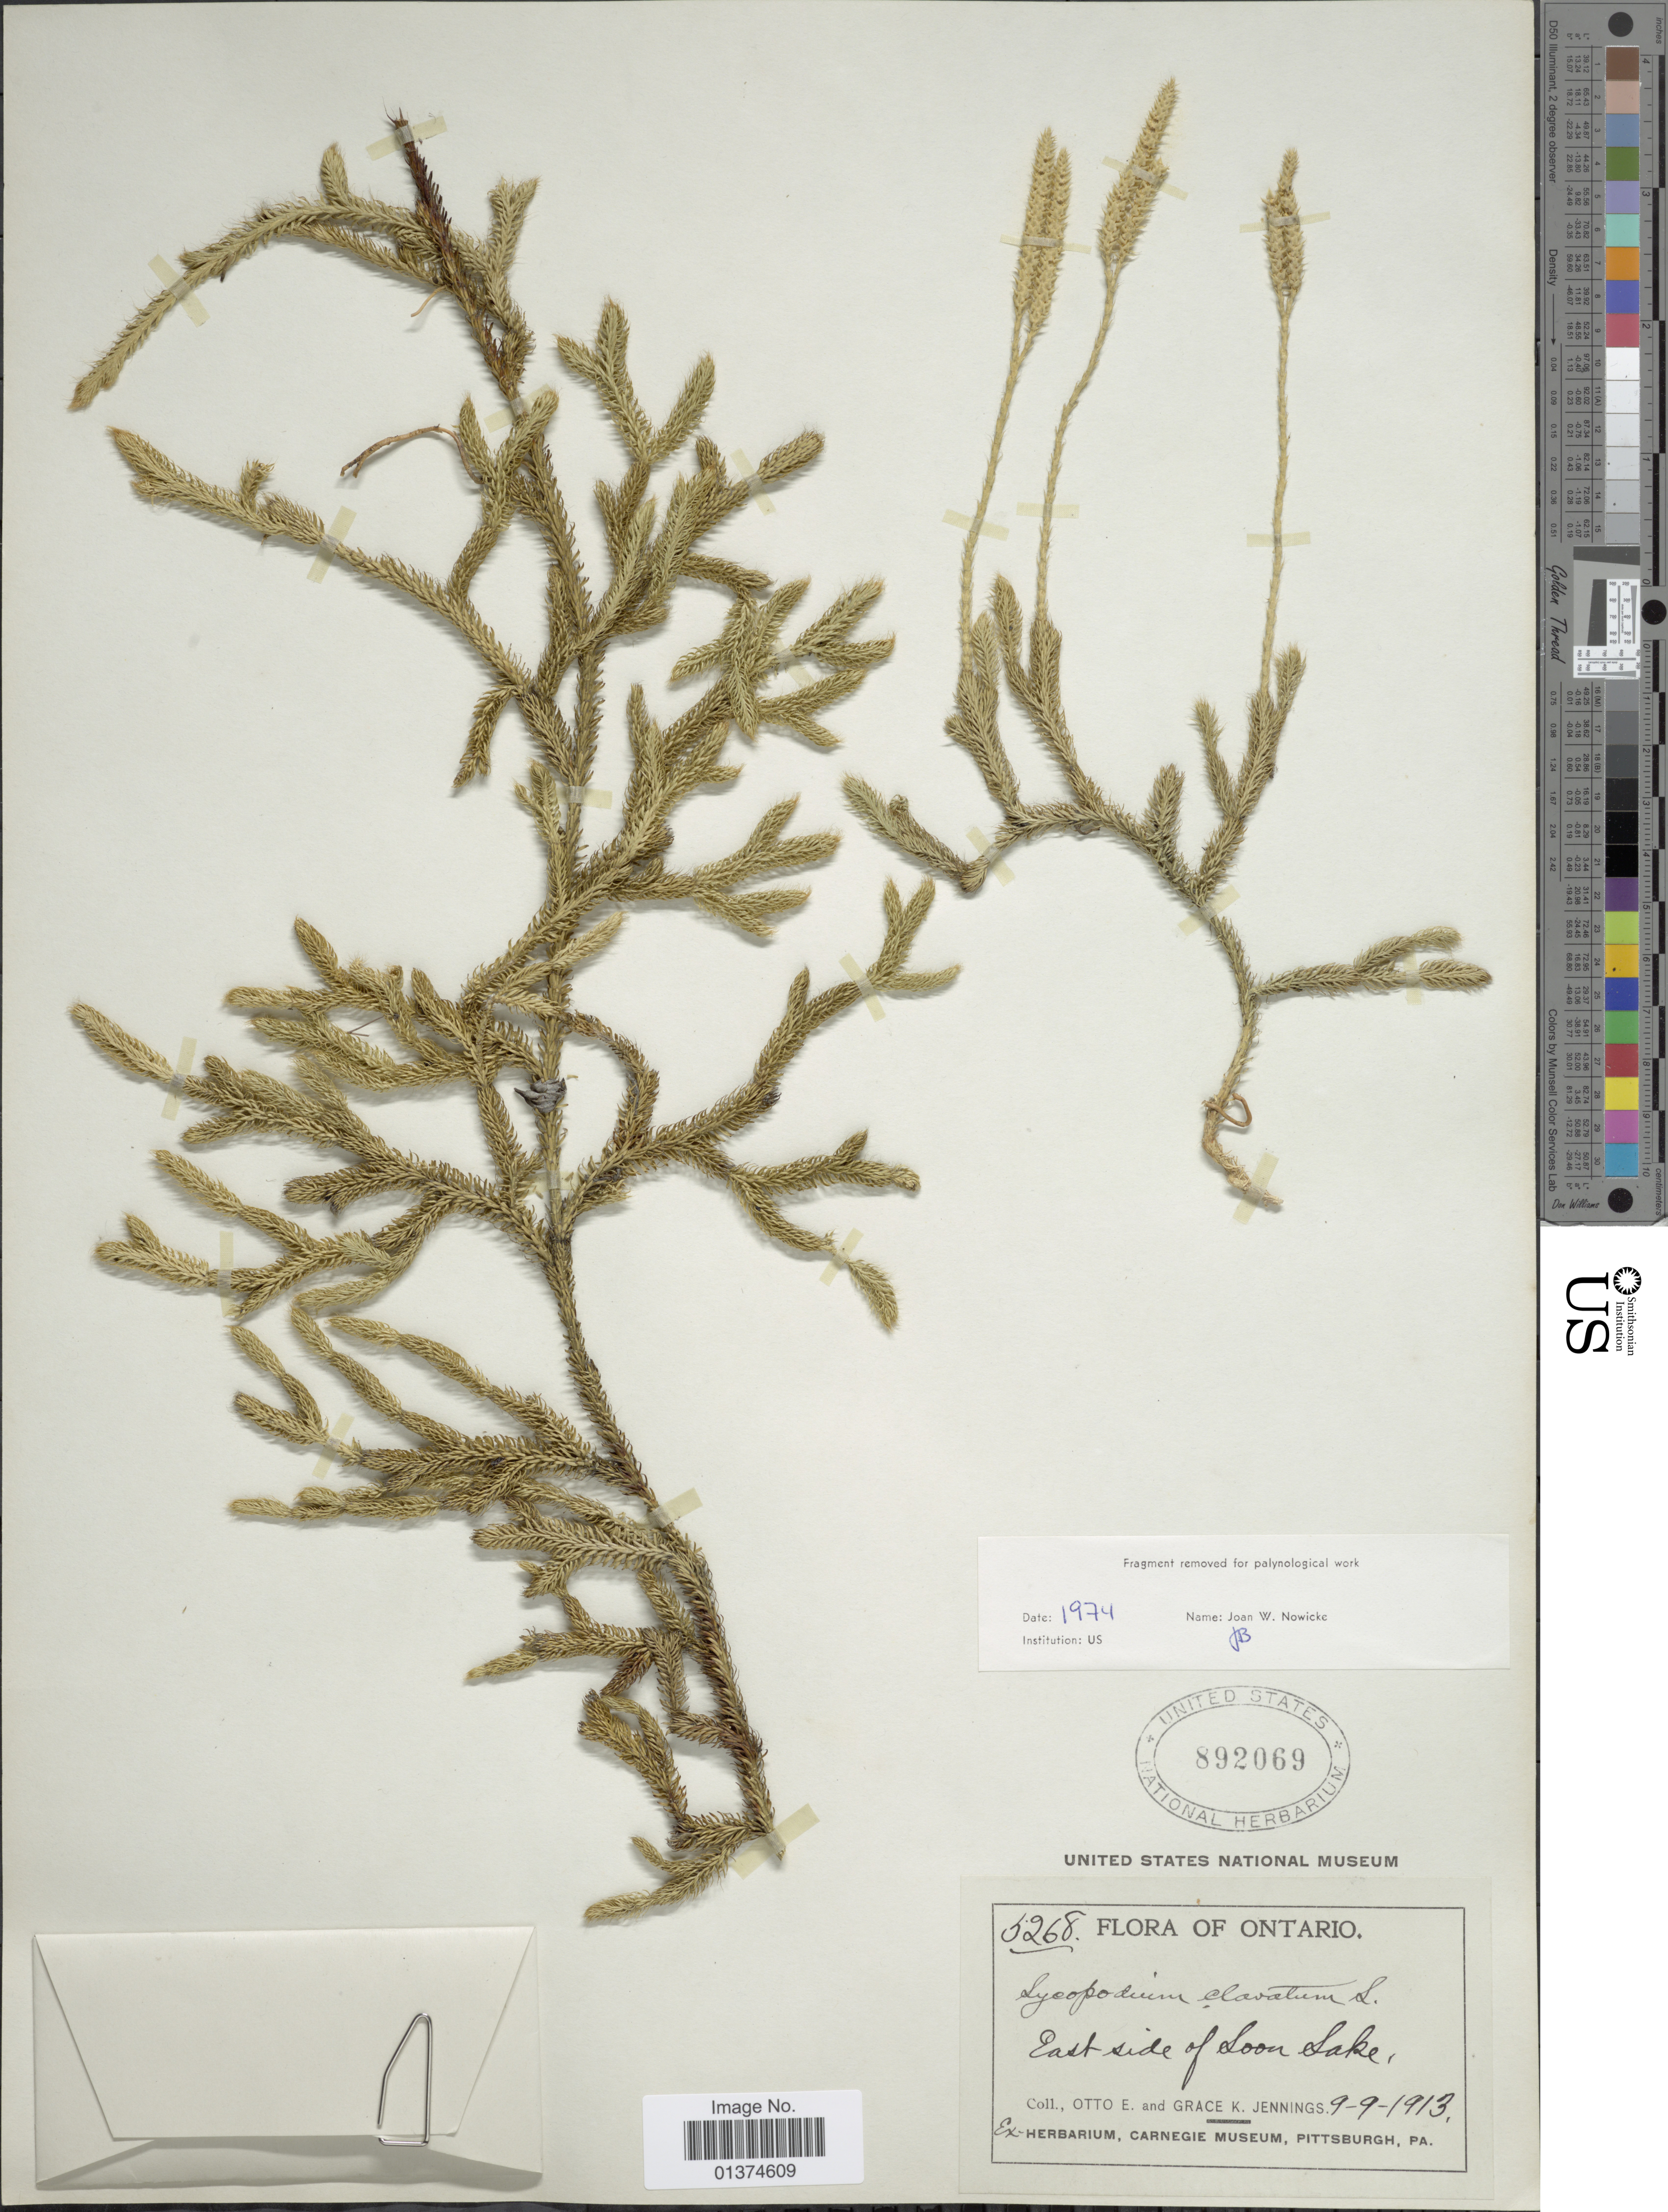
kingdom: Plantae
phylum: Tracheophyta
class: Lycopodiopsida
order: Lycopodiales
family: Lycopodiaceae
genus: Lycopodium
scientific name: Lycopodium clavatum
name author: L.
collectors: E. Otto & G. K. Jennings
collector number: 5268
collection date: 1913-09-09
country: Canada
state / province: Ontario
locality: East side of Loon Lake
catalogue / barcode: US 892069